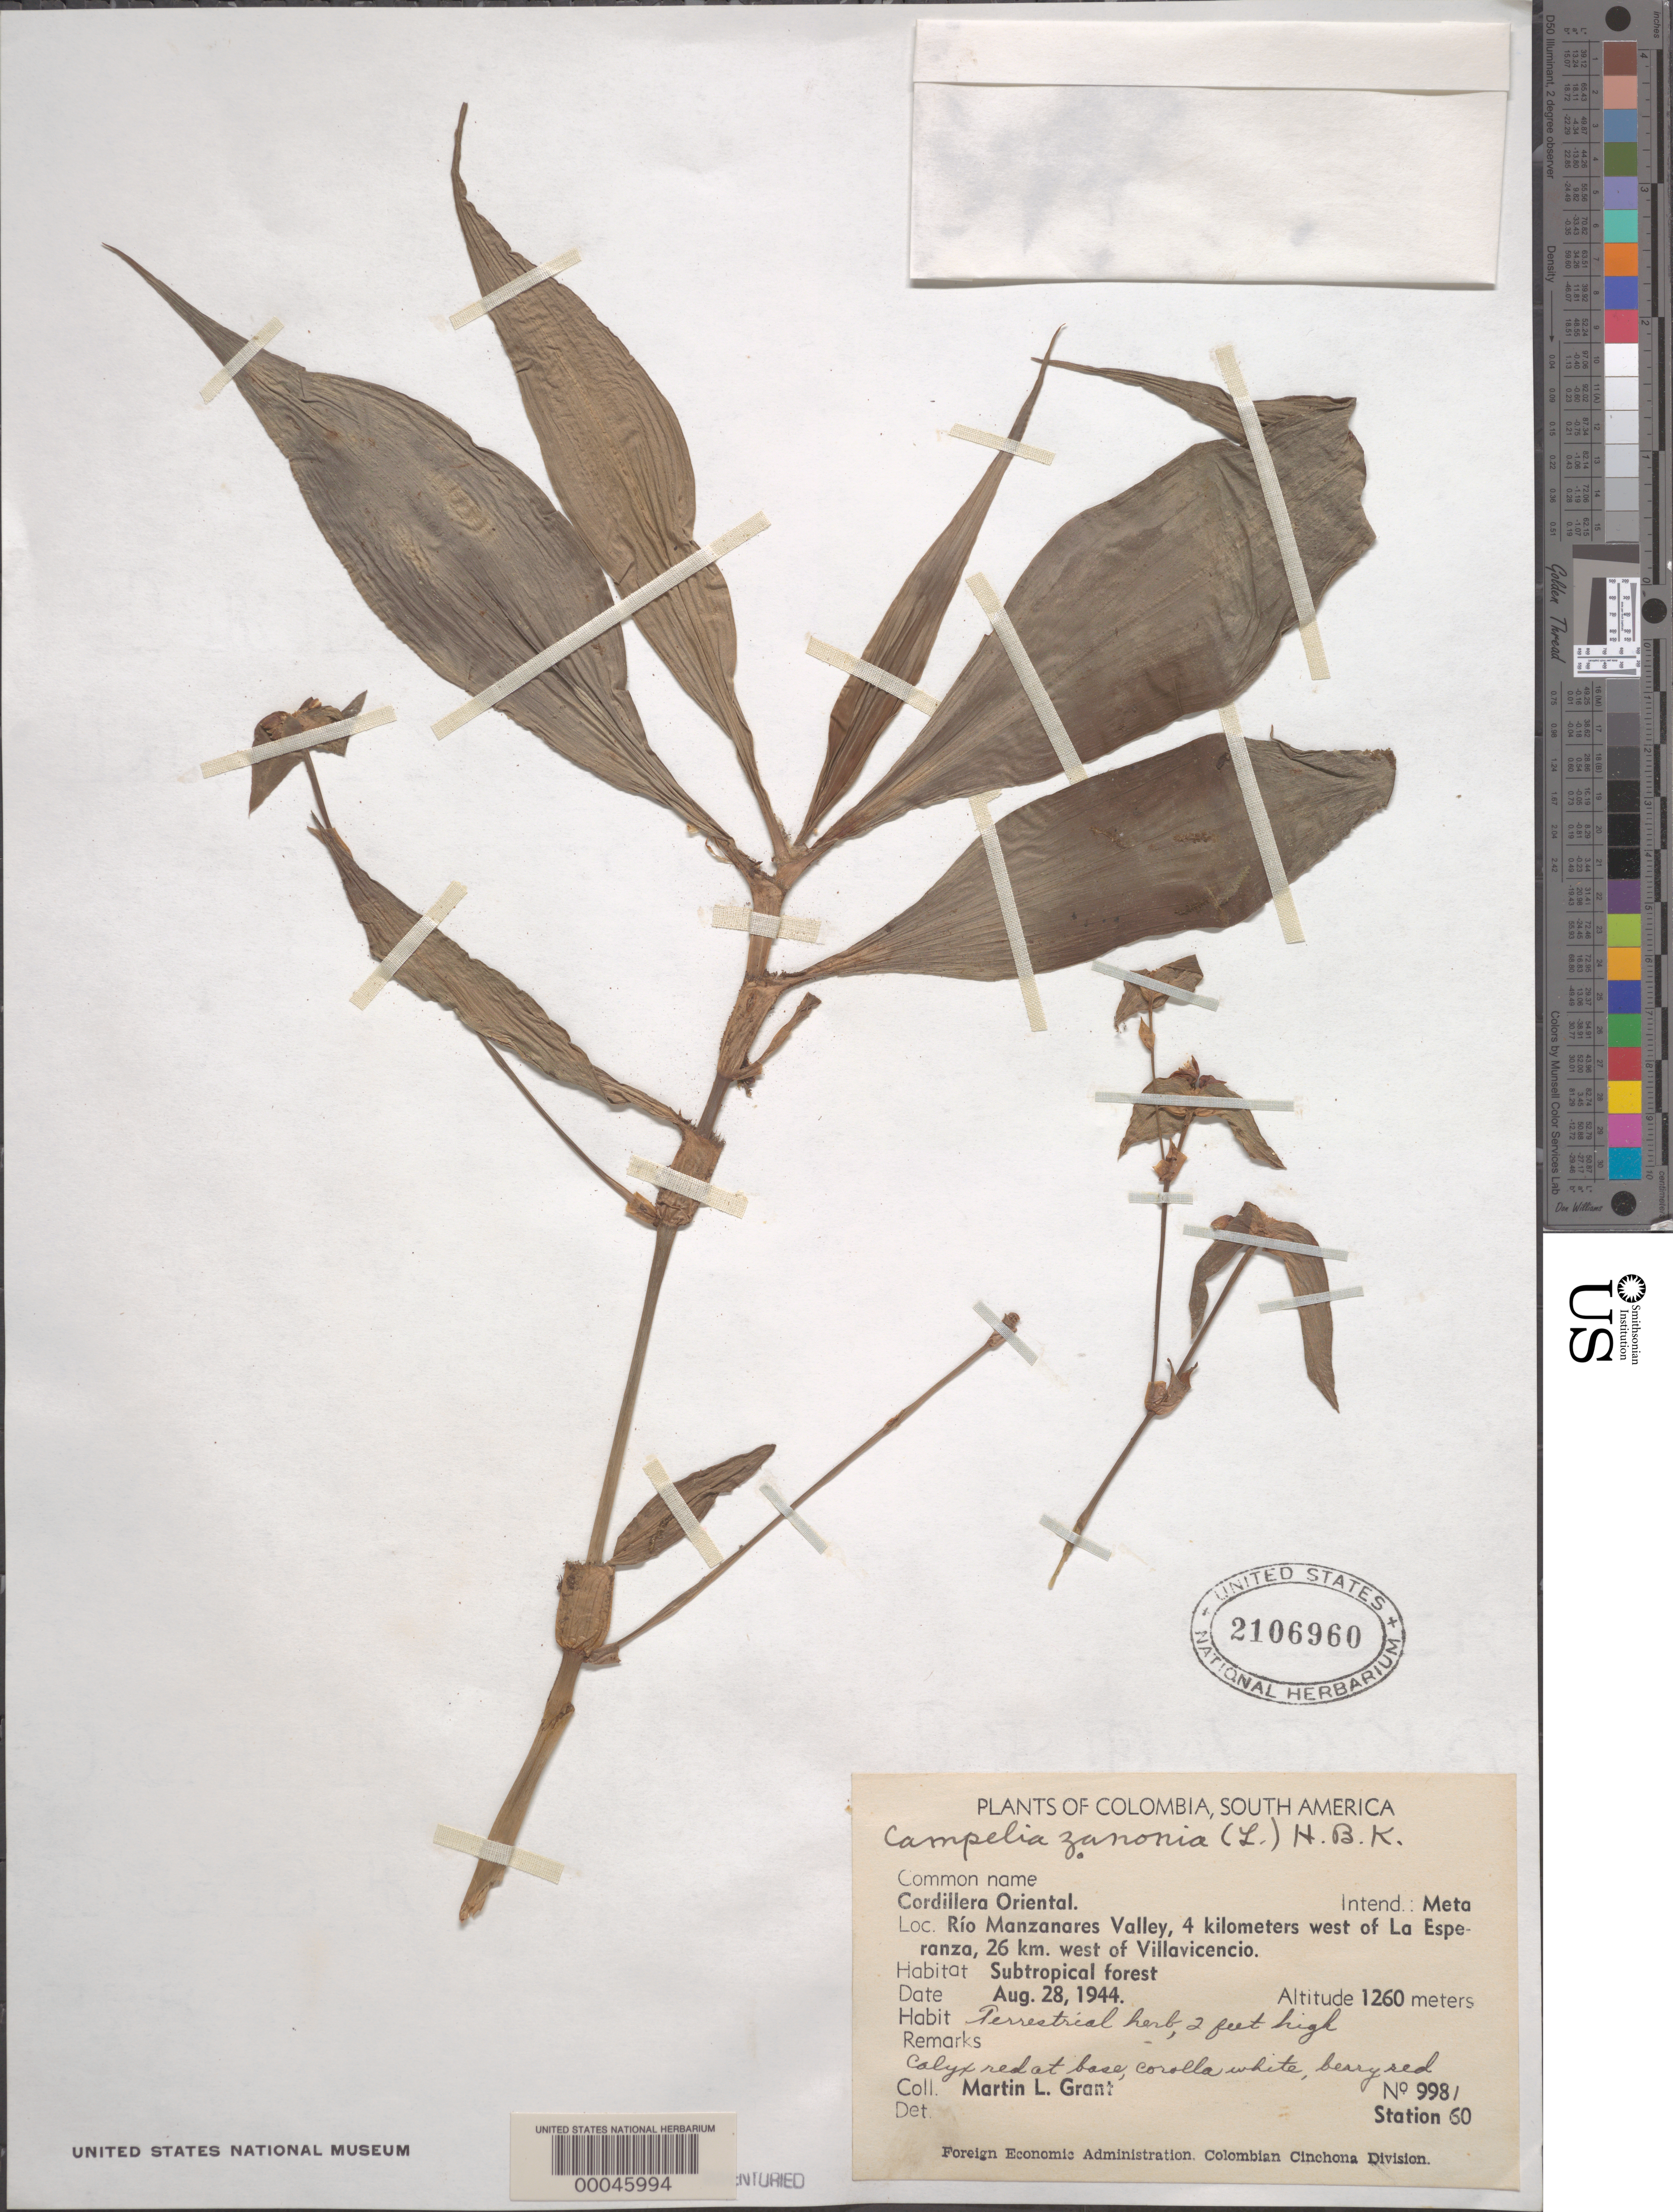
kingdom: Plantae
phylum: Tracheophyta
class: Liliopsida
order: Commelinales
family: Commelinaceae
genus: Tradescantia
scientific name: Tradescantia zanonia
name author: (L.) Sw.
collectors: M. L. Grant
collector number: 9981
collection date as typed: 28 Aug 1944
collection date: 1944-08-28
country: Colombia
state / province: Meta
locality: Rio Manzanares Valley, W of La Esperanza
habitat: Subtropical forest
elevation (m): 1260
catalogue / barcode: US 2106960